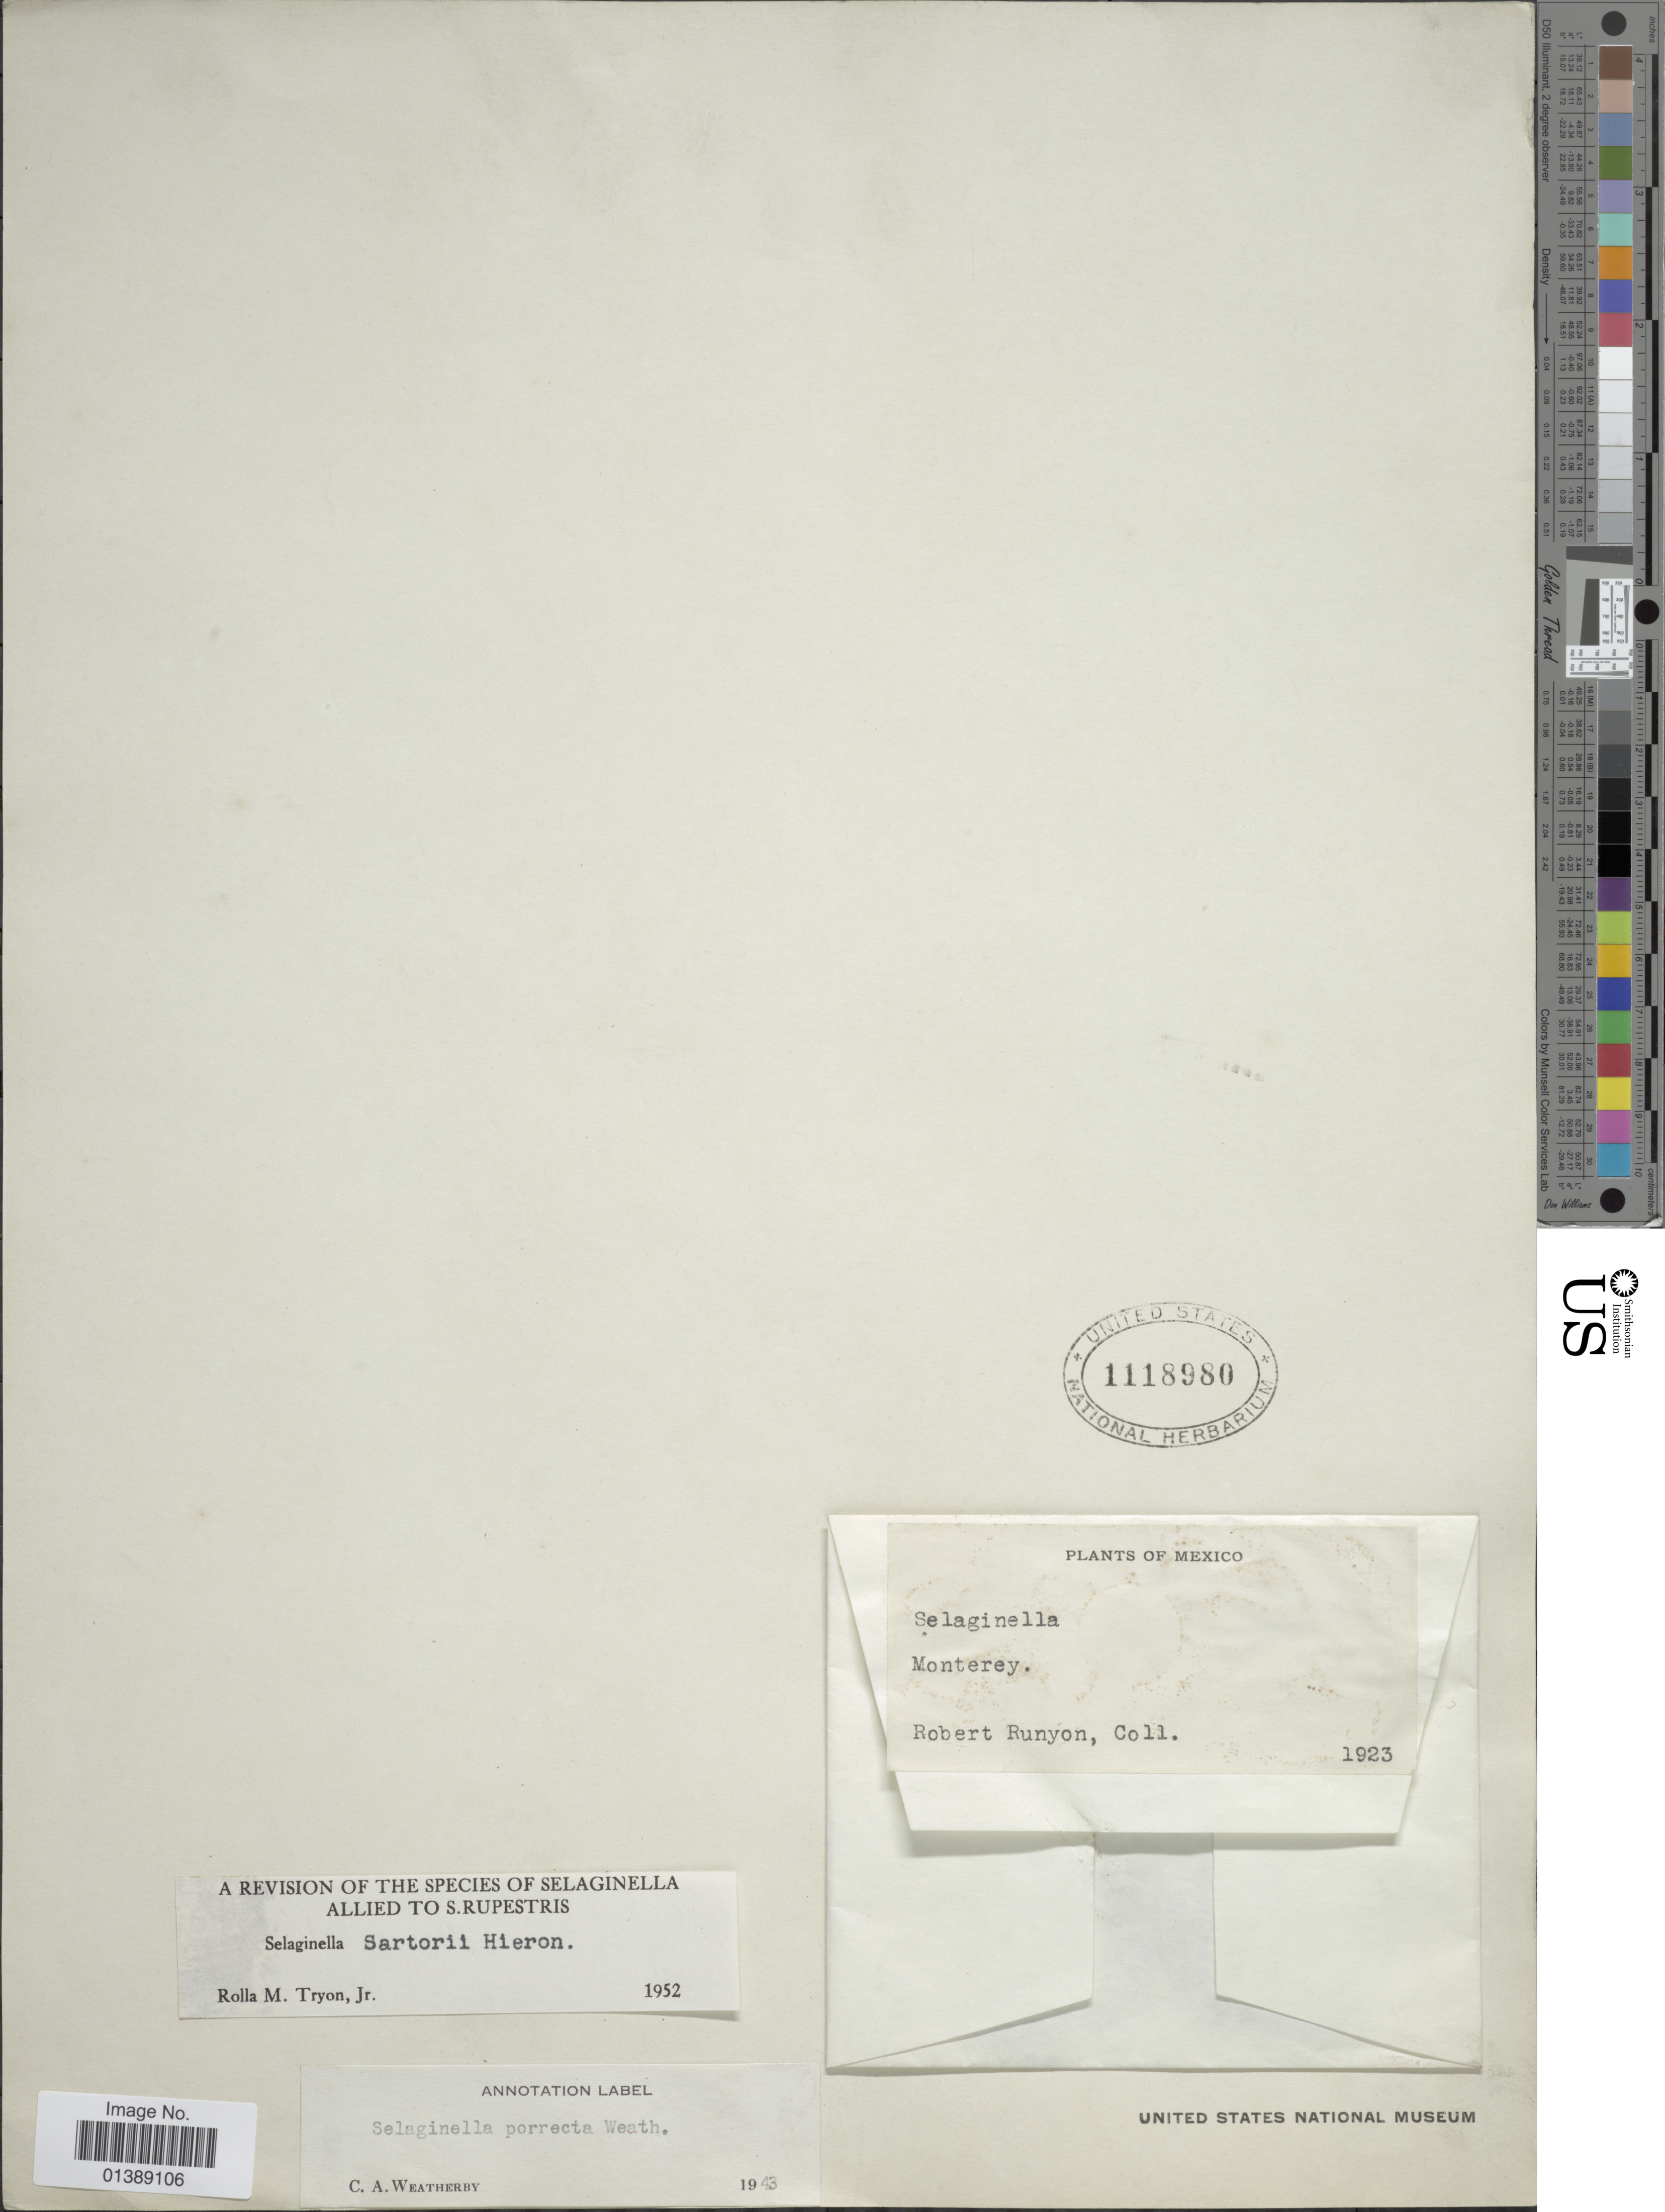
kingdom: Plantae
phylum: Tracheophyta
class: Lycopodiopsida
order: Selaginellales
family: Selaginellaceae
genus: Selaginella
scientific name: Selaginella sartorii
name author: Hieron.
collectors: R. Runyon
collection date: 1923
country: Mexico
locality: Monterey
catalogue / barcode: US 1118980